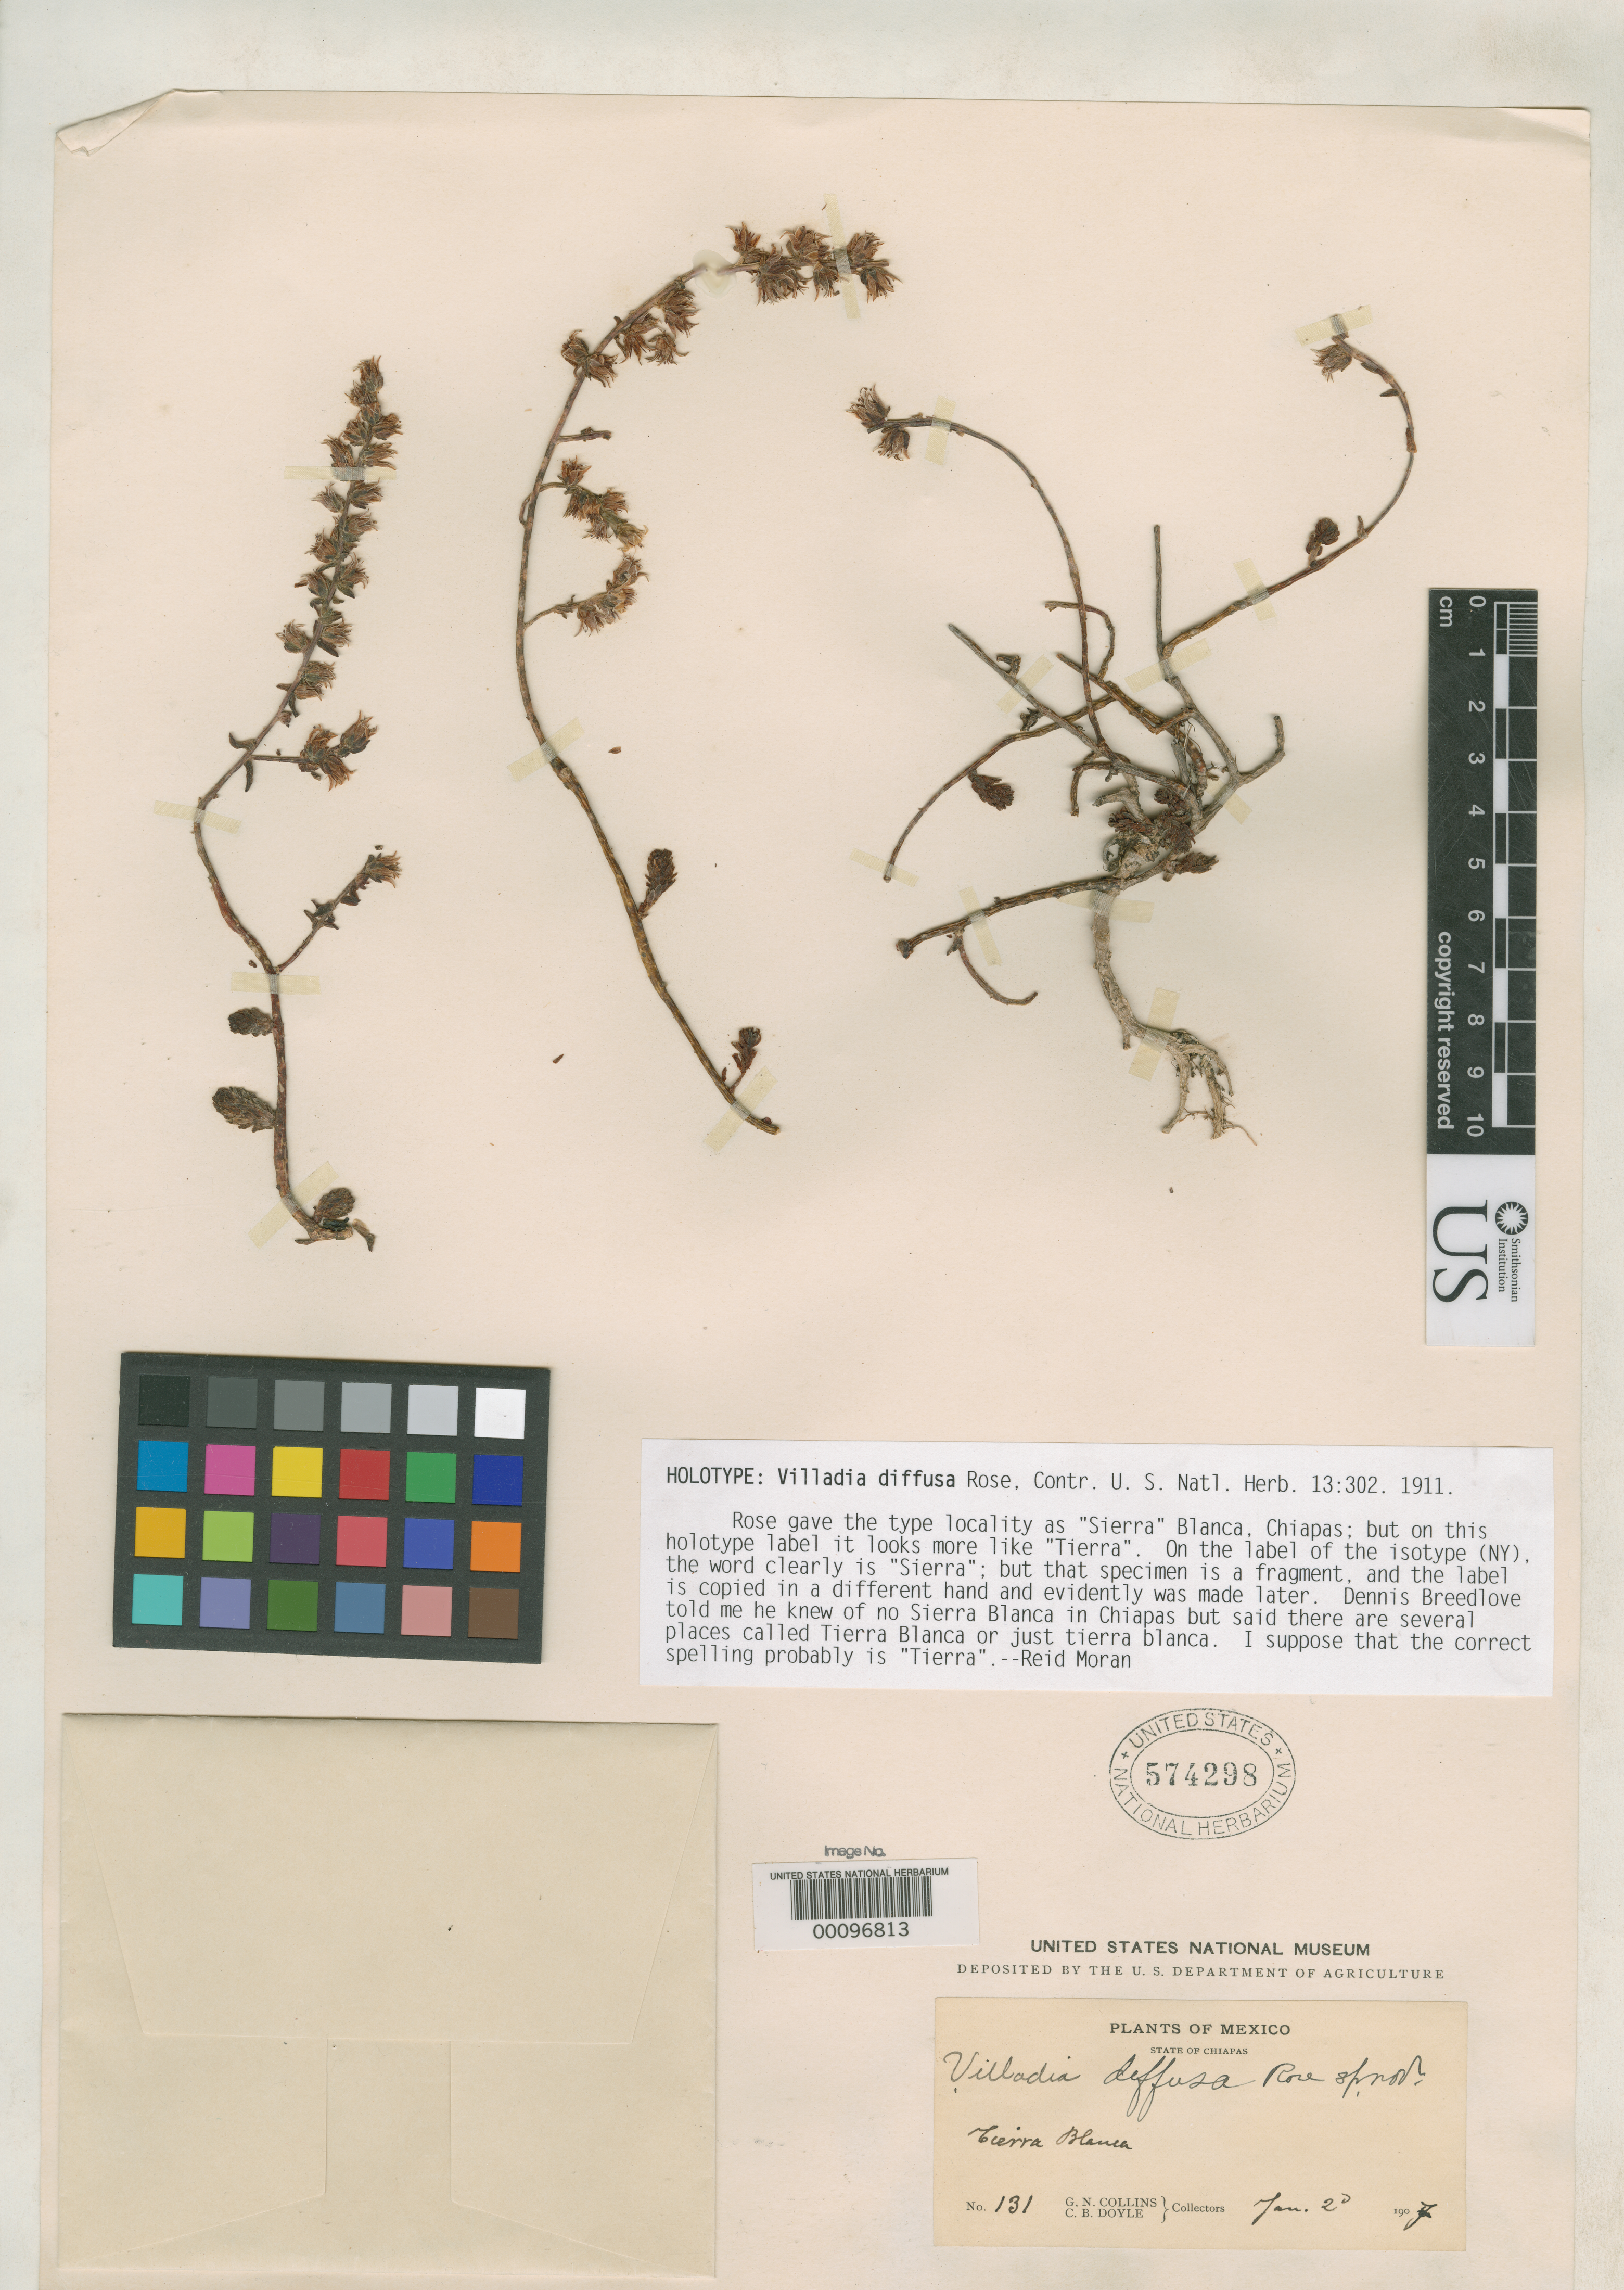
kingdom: Plantae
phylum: Tracheophyta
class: Magnoliopsida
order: Saxifragales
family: Crassulaceae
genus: Villadia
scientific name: Villadia diffusa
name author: Rose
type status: Holotype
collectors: G. Collins & C. Doyle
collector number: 131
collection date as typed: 02 Jan 1907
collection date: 1907-01-02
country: Mexico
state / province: Chiapas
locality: Tierra Blanca.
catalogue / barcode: US 574298